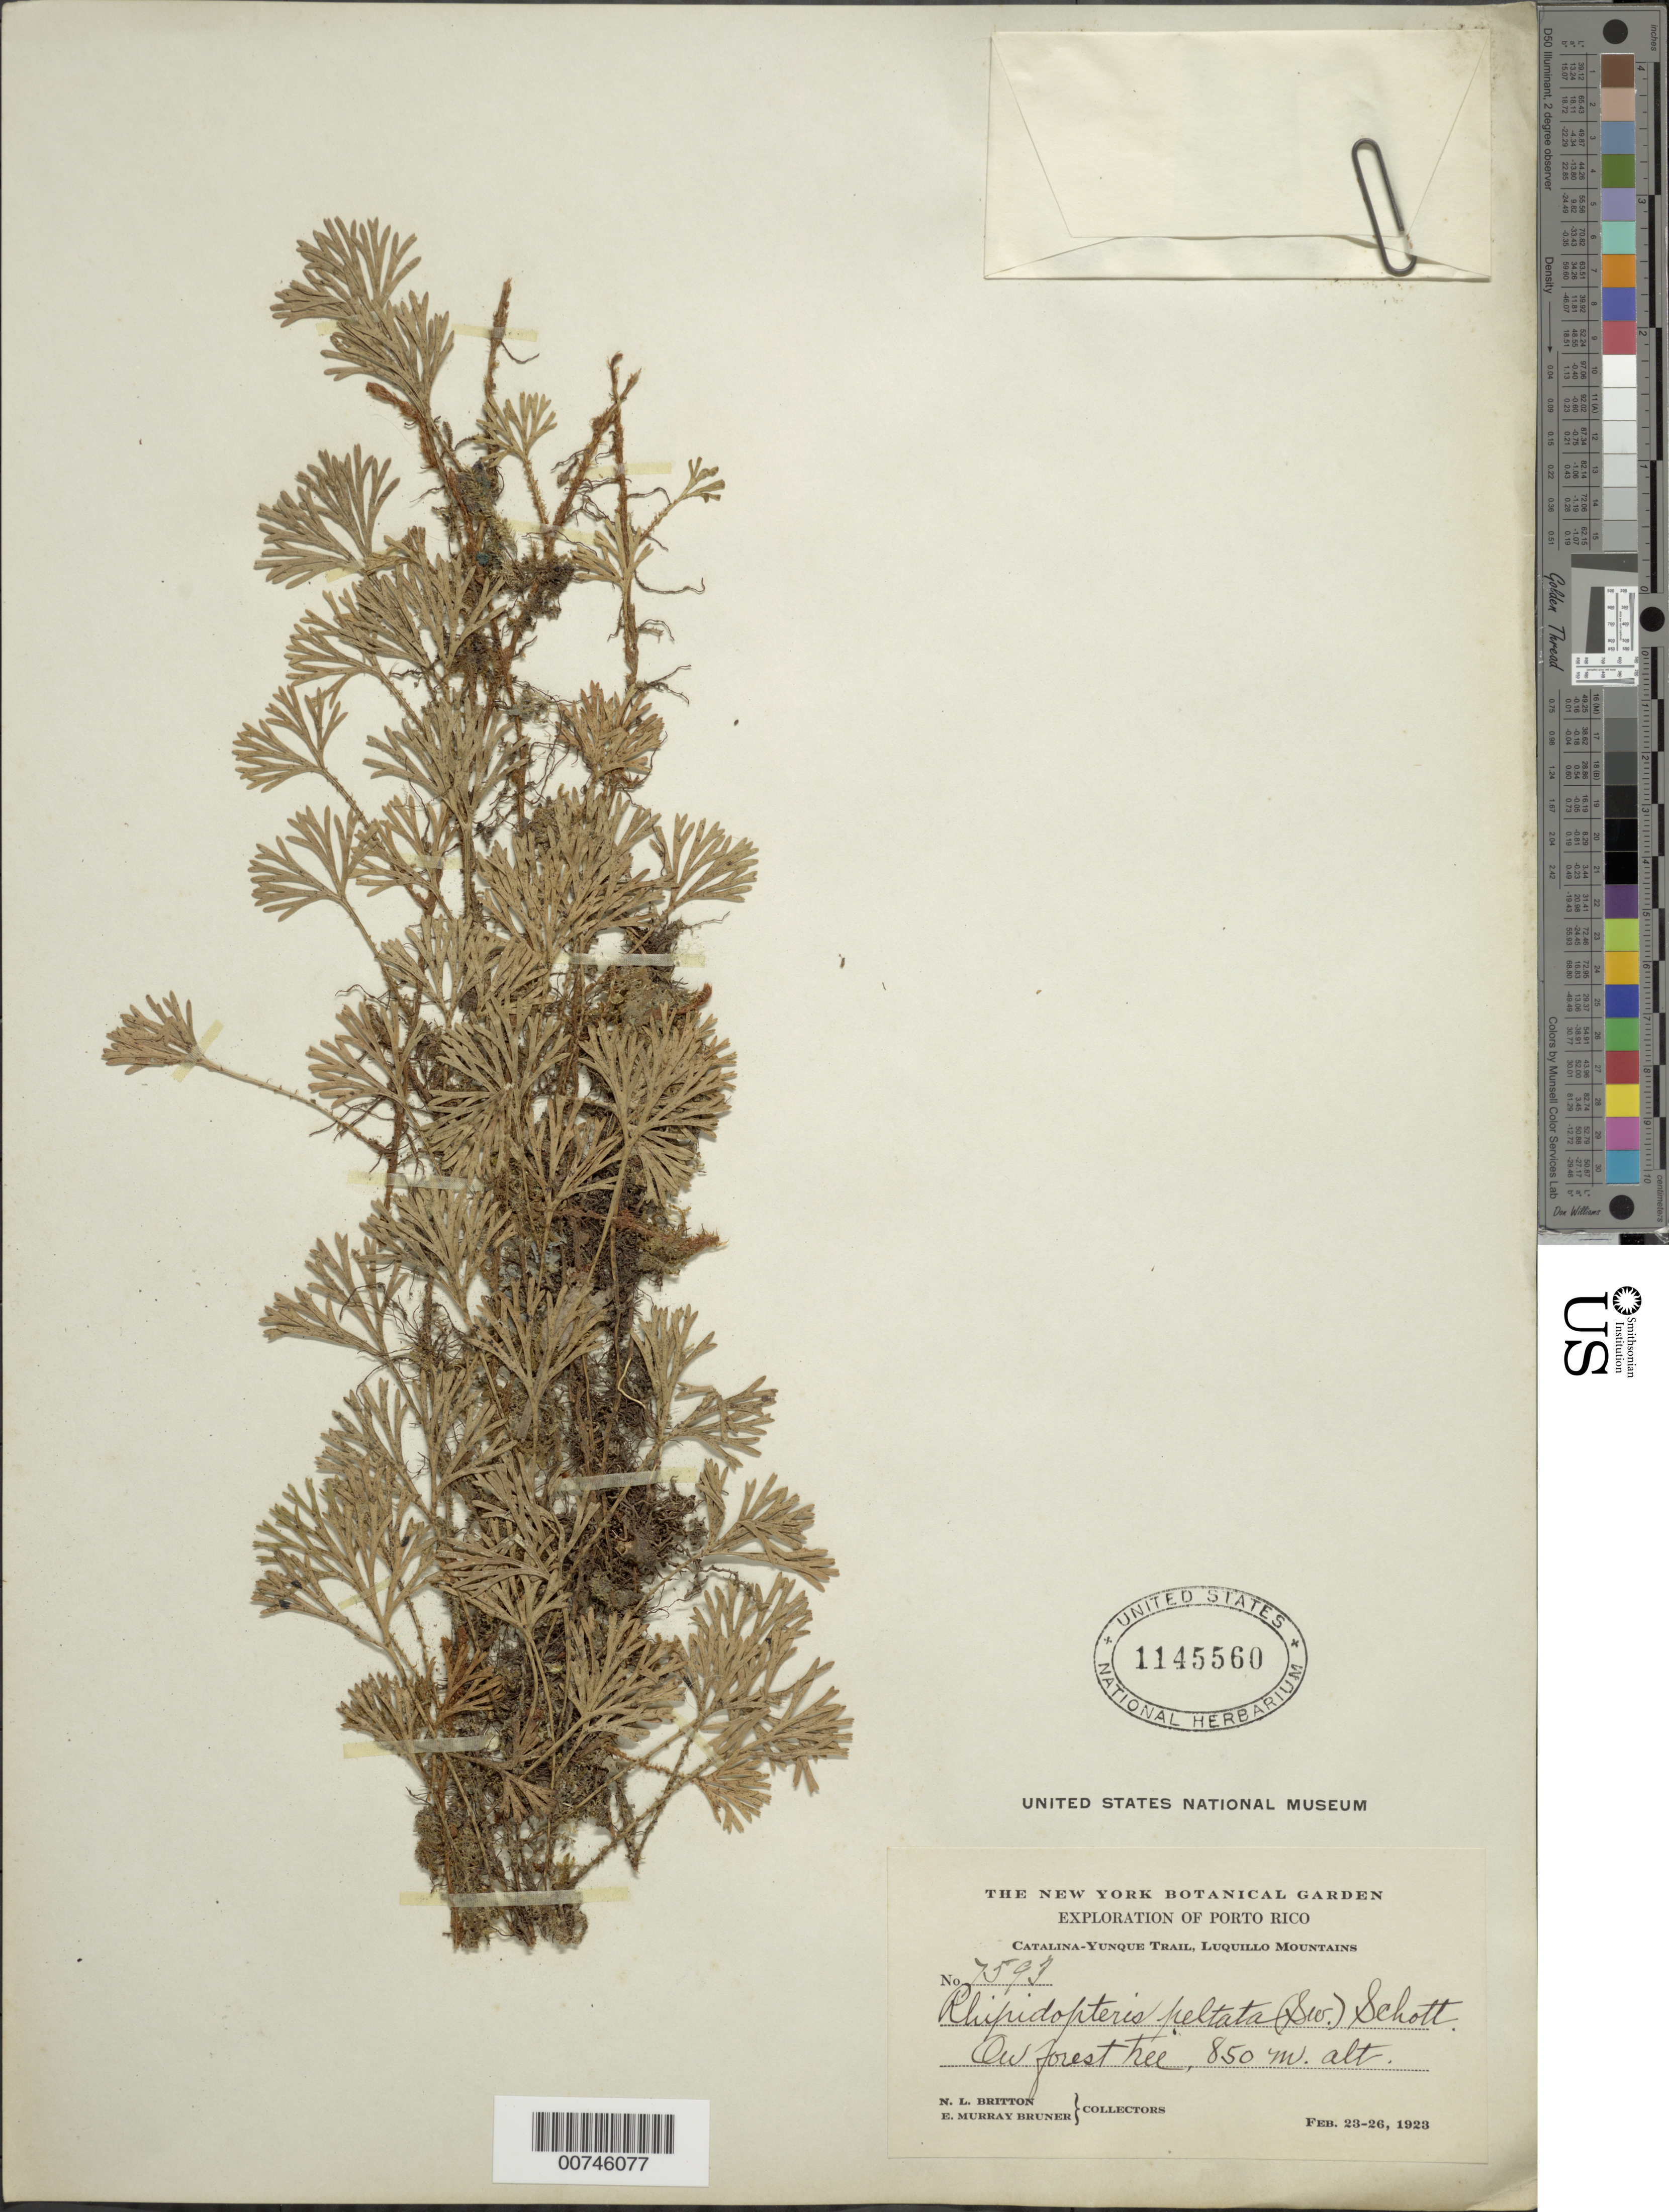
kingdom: Plantae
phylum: Tracheophyta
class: Polypodiopsida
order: Polypodiales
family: Dryopteridaceae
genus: Elaphoglossum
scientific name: Elaphoglossum peltatum f. peltatum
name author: (Sw.) Urb.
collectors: N. Britton & A. E. Murray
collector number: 7593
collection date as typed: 23 Feb 1923 to 26 Feb 1923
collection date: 1923-02-23/1923-02-26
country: Puerto Rico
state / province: Luquillo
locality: Catalina-Yunque Trail, Luquillo Mountains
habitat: On forest tree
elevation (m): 850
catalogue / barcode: US 1145560